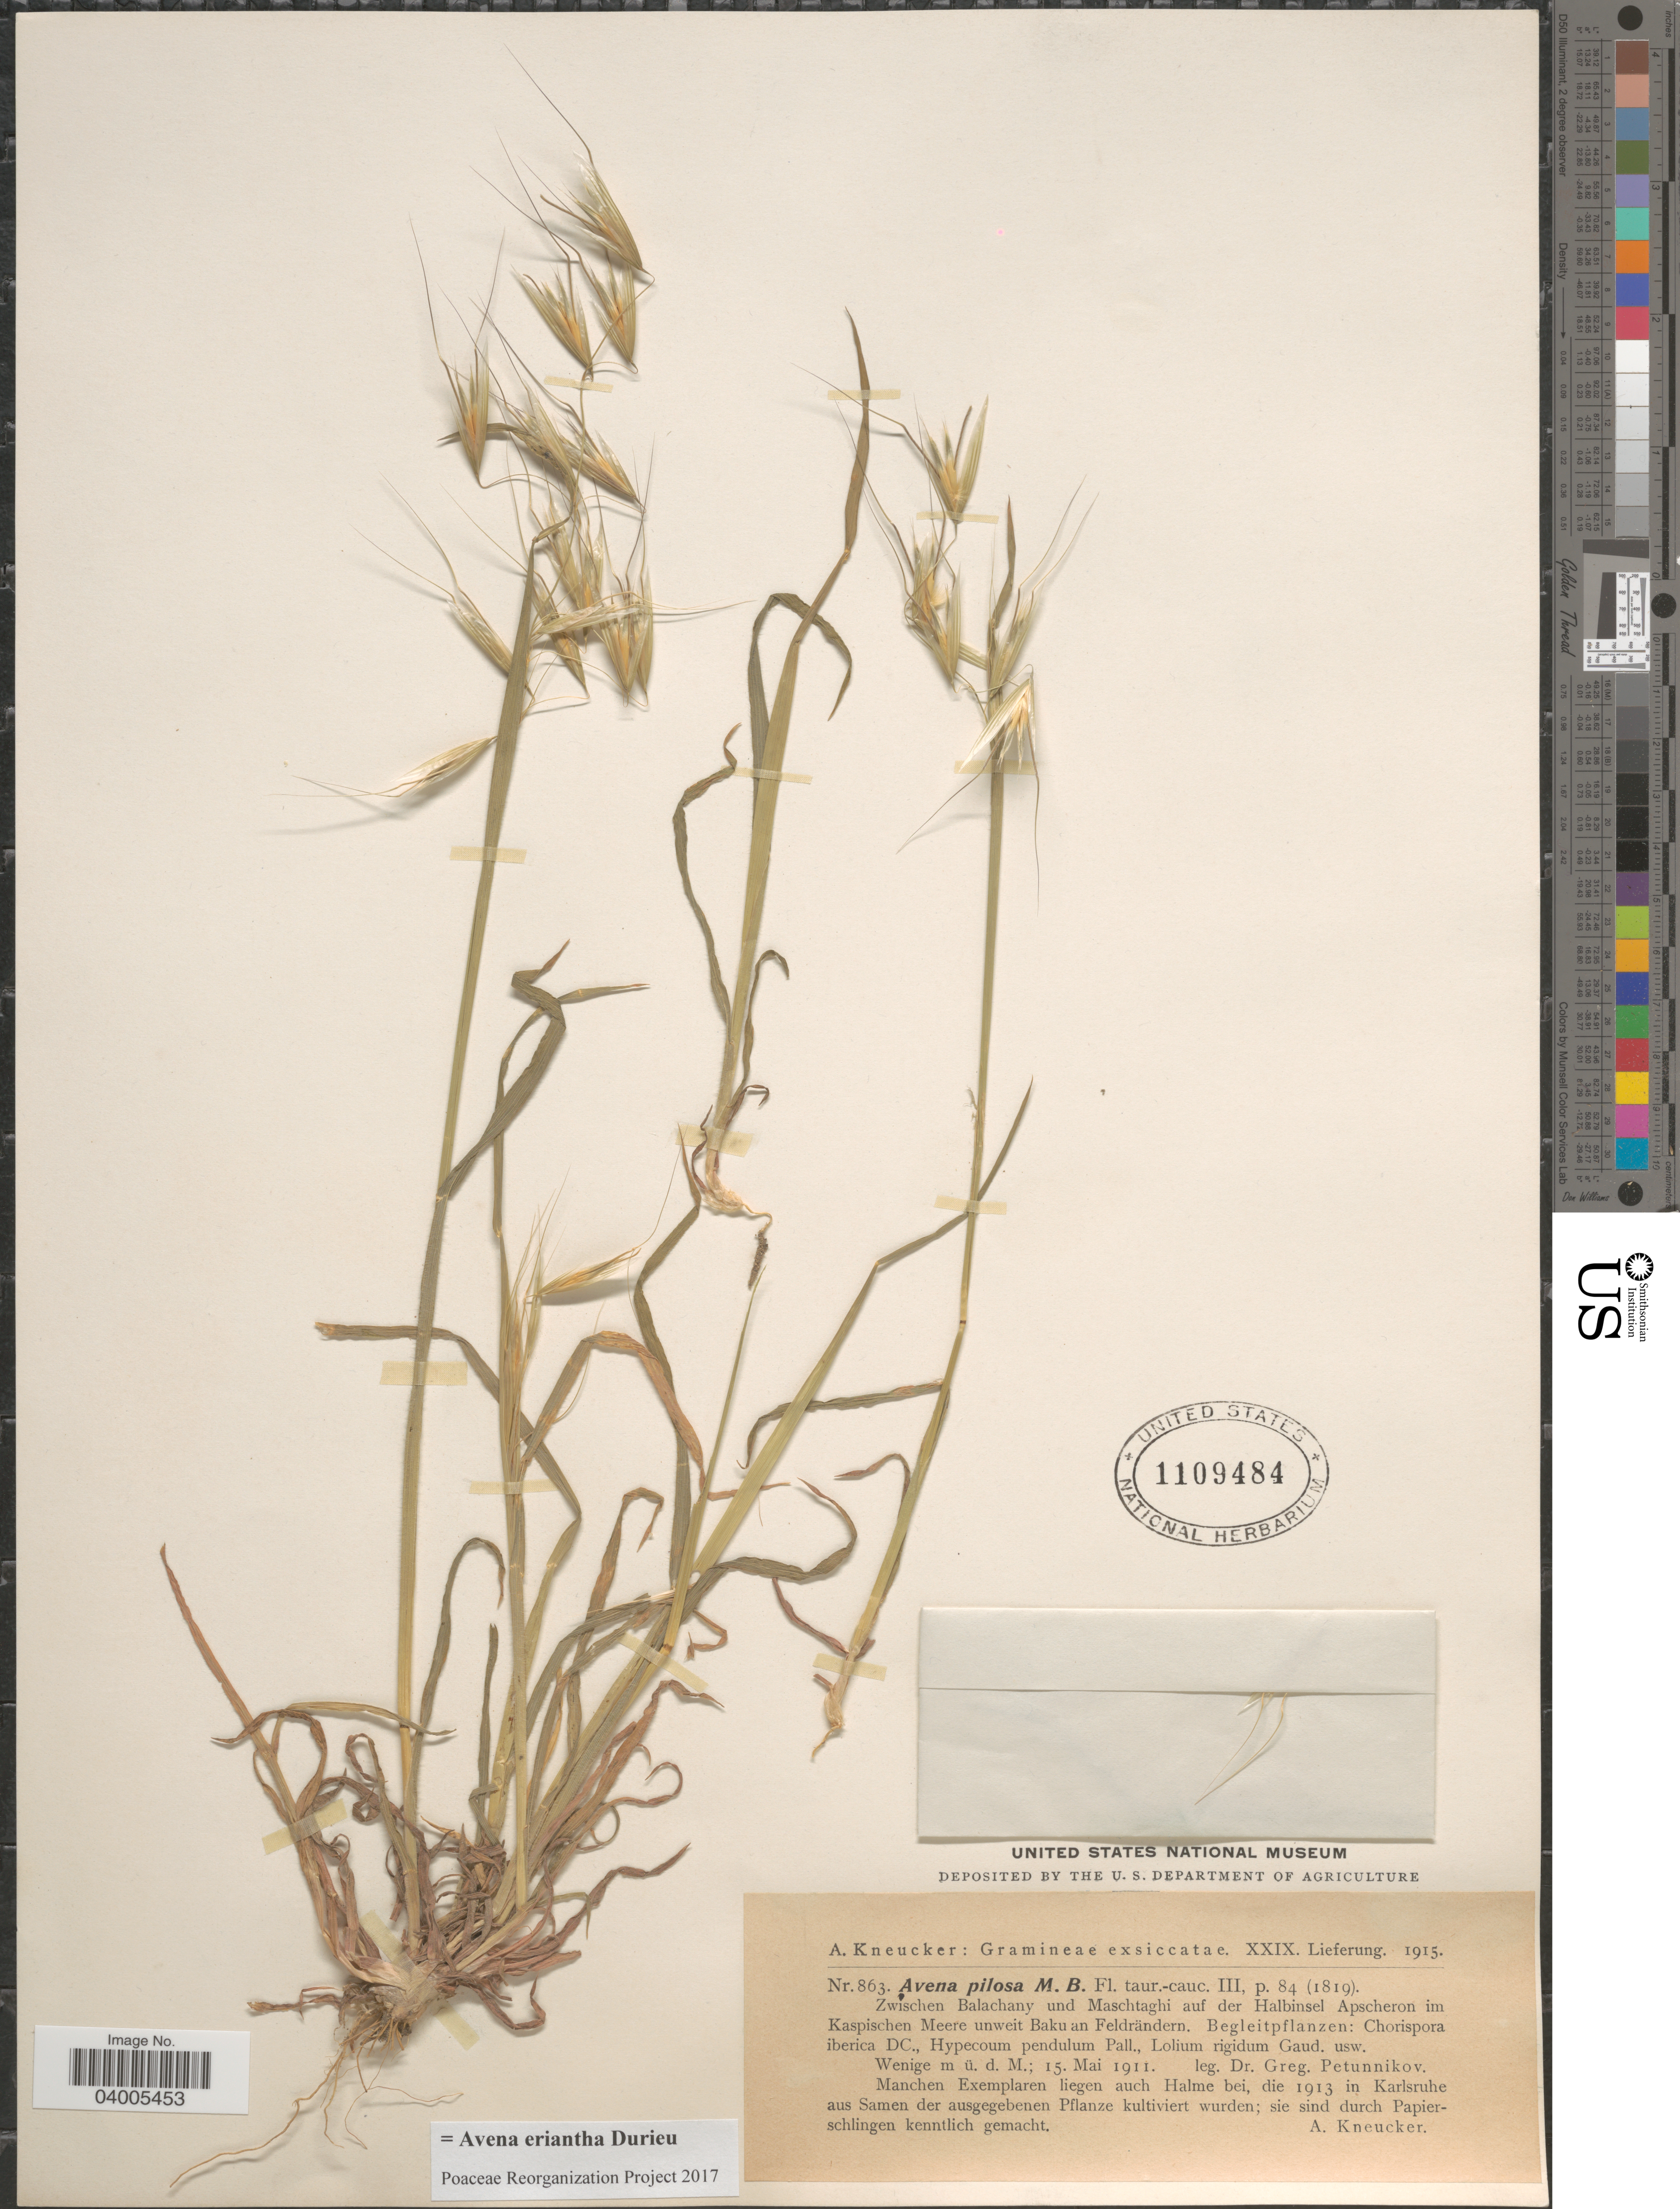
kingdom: Plantae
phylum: Tracheophyta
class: Liliopsida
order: Poales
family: Poaceae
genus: Avena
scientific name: Avena eriantha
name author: Durieu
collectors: G. Petunnikov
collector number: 863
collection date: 1911-05-15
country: Azerbaijan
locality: Zwischen Balachany und Maschtaghi auf der Halbinsel Apscheron im Kaspischen Meere unweit Baku an Feldrändern.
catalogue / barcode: US 1109484